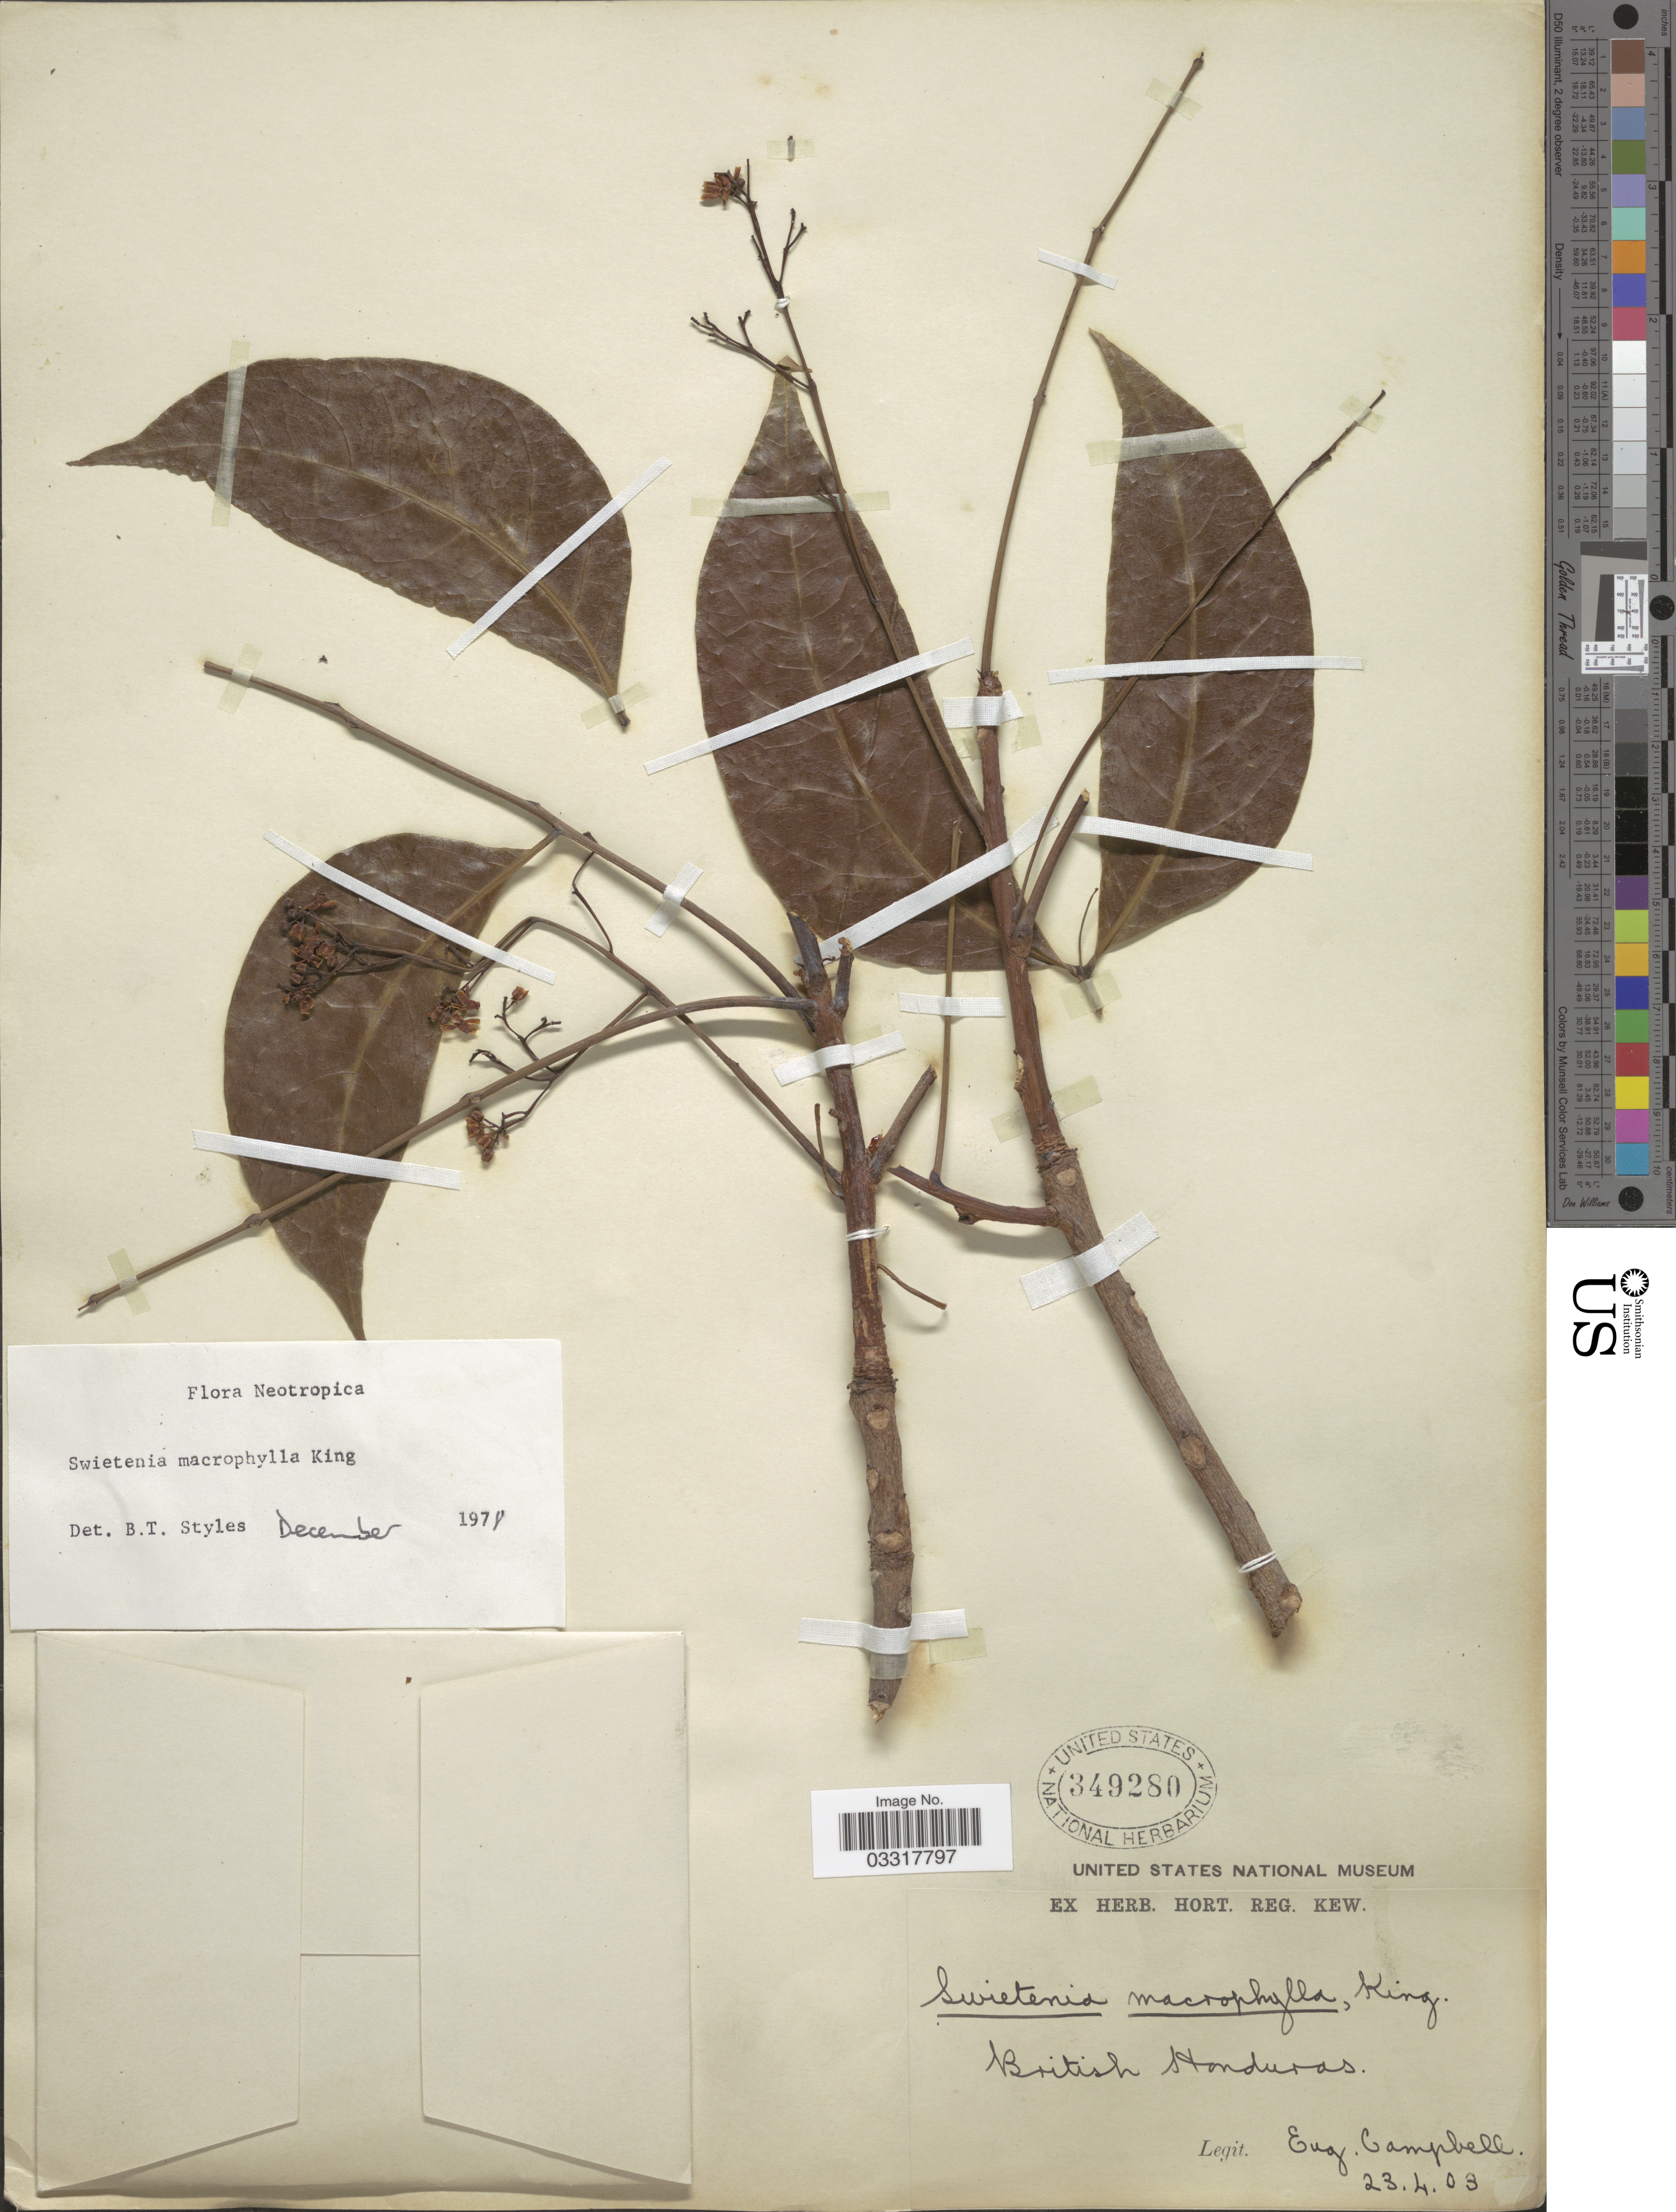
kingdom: Plantae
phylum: Tracheophyta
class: Magnoliopsida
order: Sapindales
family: Meliaceae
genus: Swietenia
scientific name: Swietenia macrophylla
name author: King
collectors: E. Campbell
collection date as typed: Transcribed d/m/y: 23/4/3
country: Belize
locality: British Honduras.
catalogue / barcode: US 349280